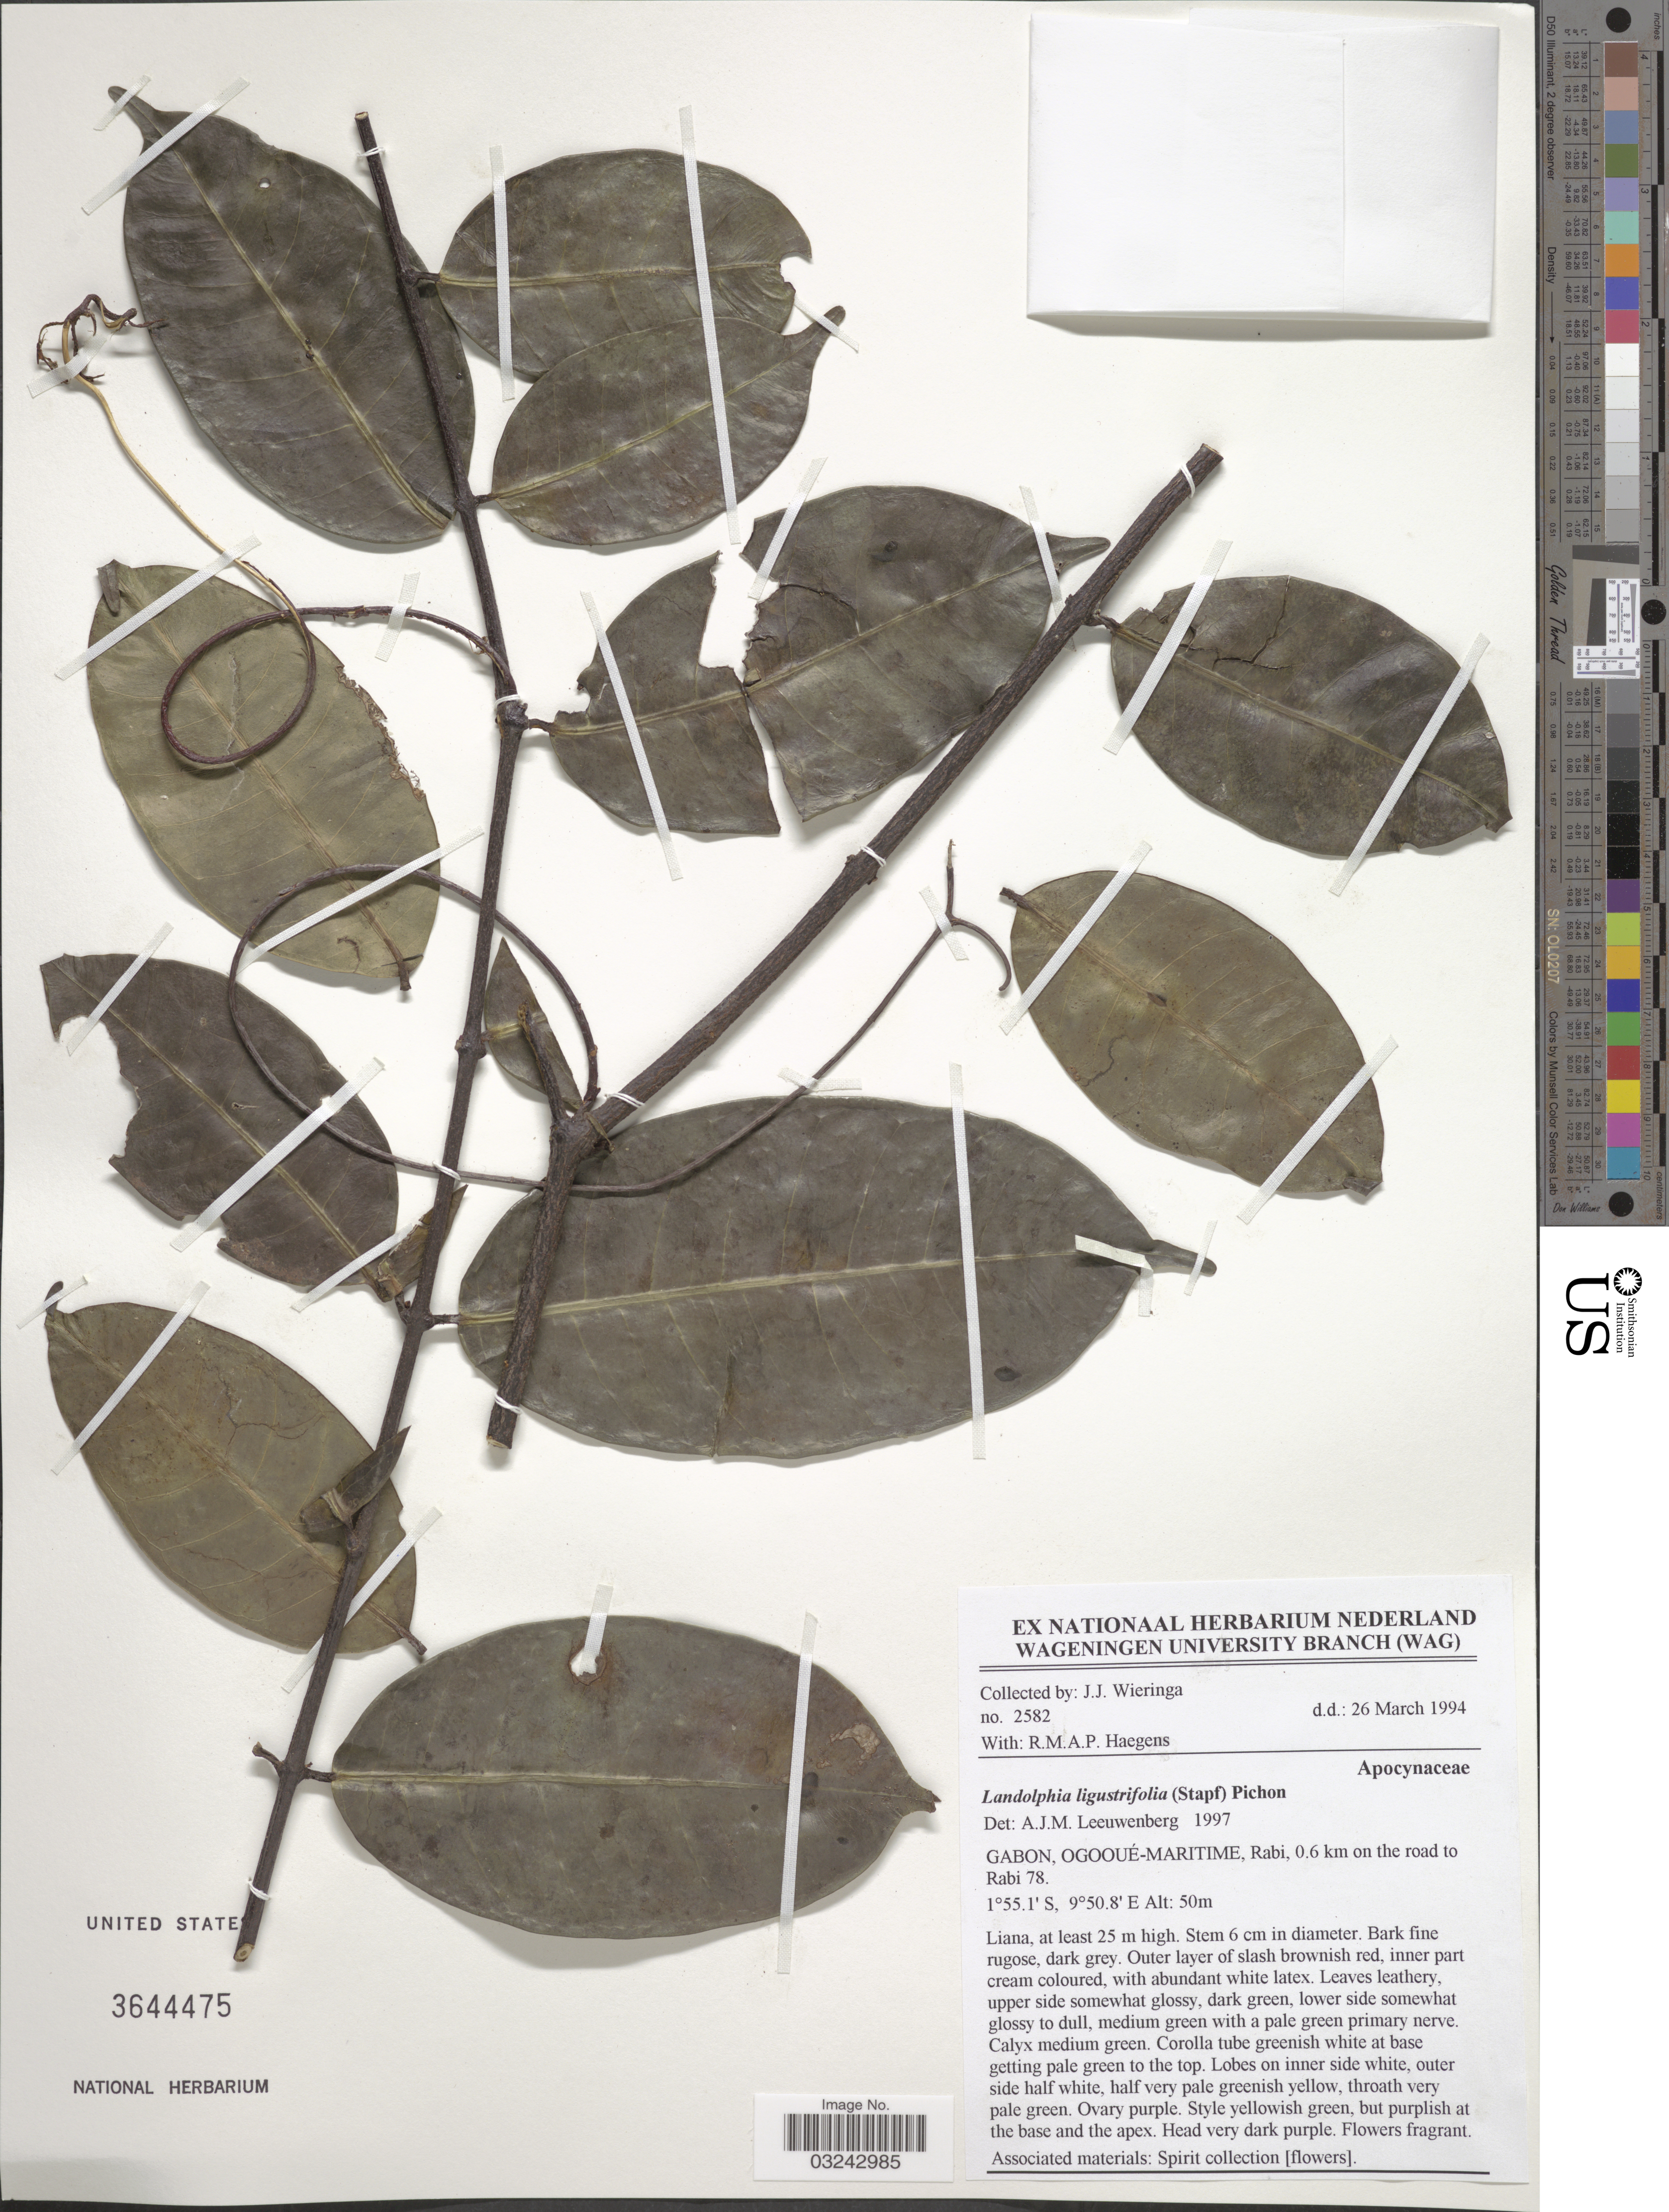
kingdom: Plantae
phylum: Tracheophyta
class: Magnoliopsida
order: Gentianales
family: Apocynaceae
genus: Landolphia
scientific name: Landolphia ligustrifolia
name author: (Stapf) Pichon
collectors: J. Wieringa & R. Haegens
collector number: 2582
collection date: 1994-03-26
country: Gabon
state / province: Ogooue-Maritime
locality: Rabi, 0.6 km on the road to Rabi 78.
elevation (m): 50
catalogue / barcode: US 3644475